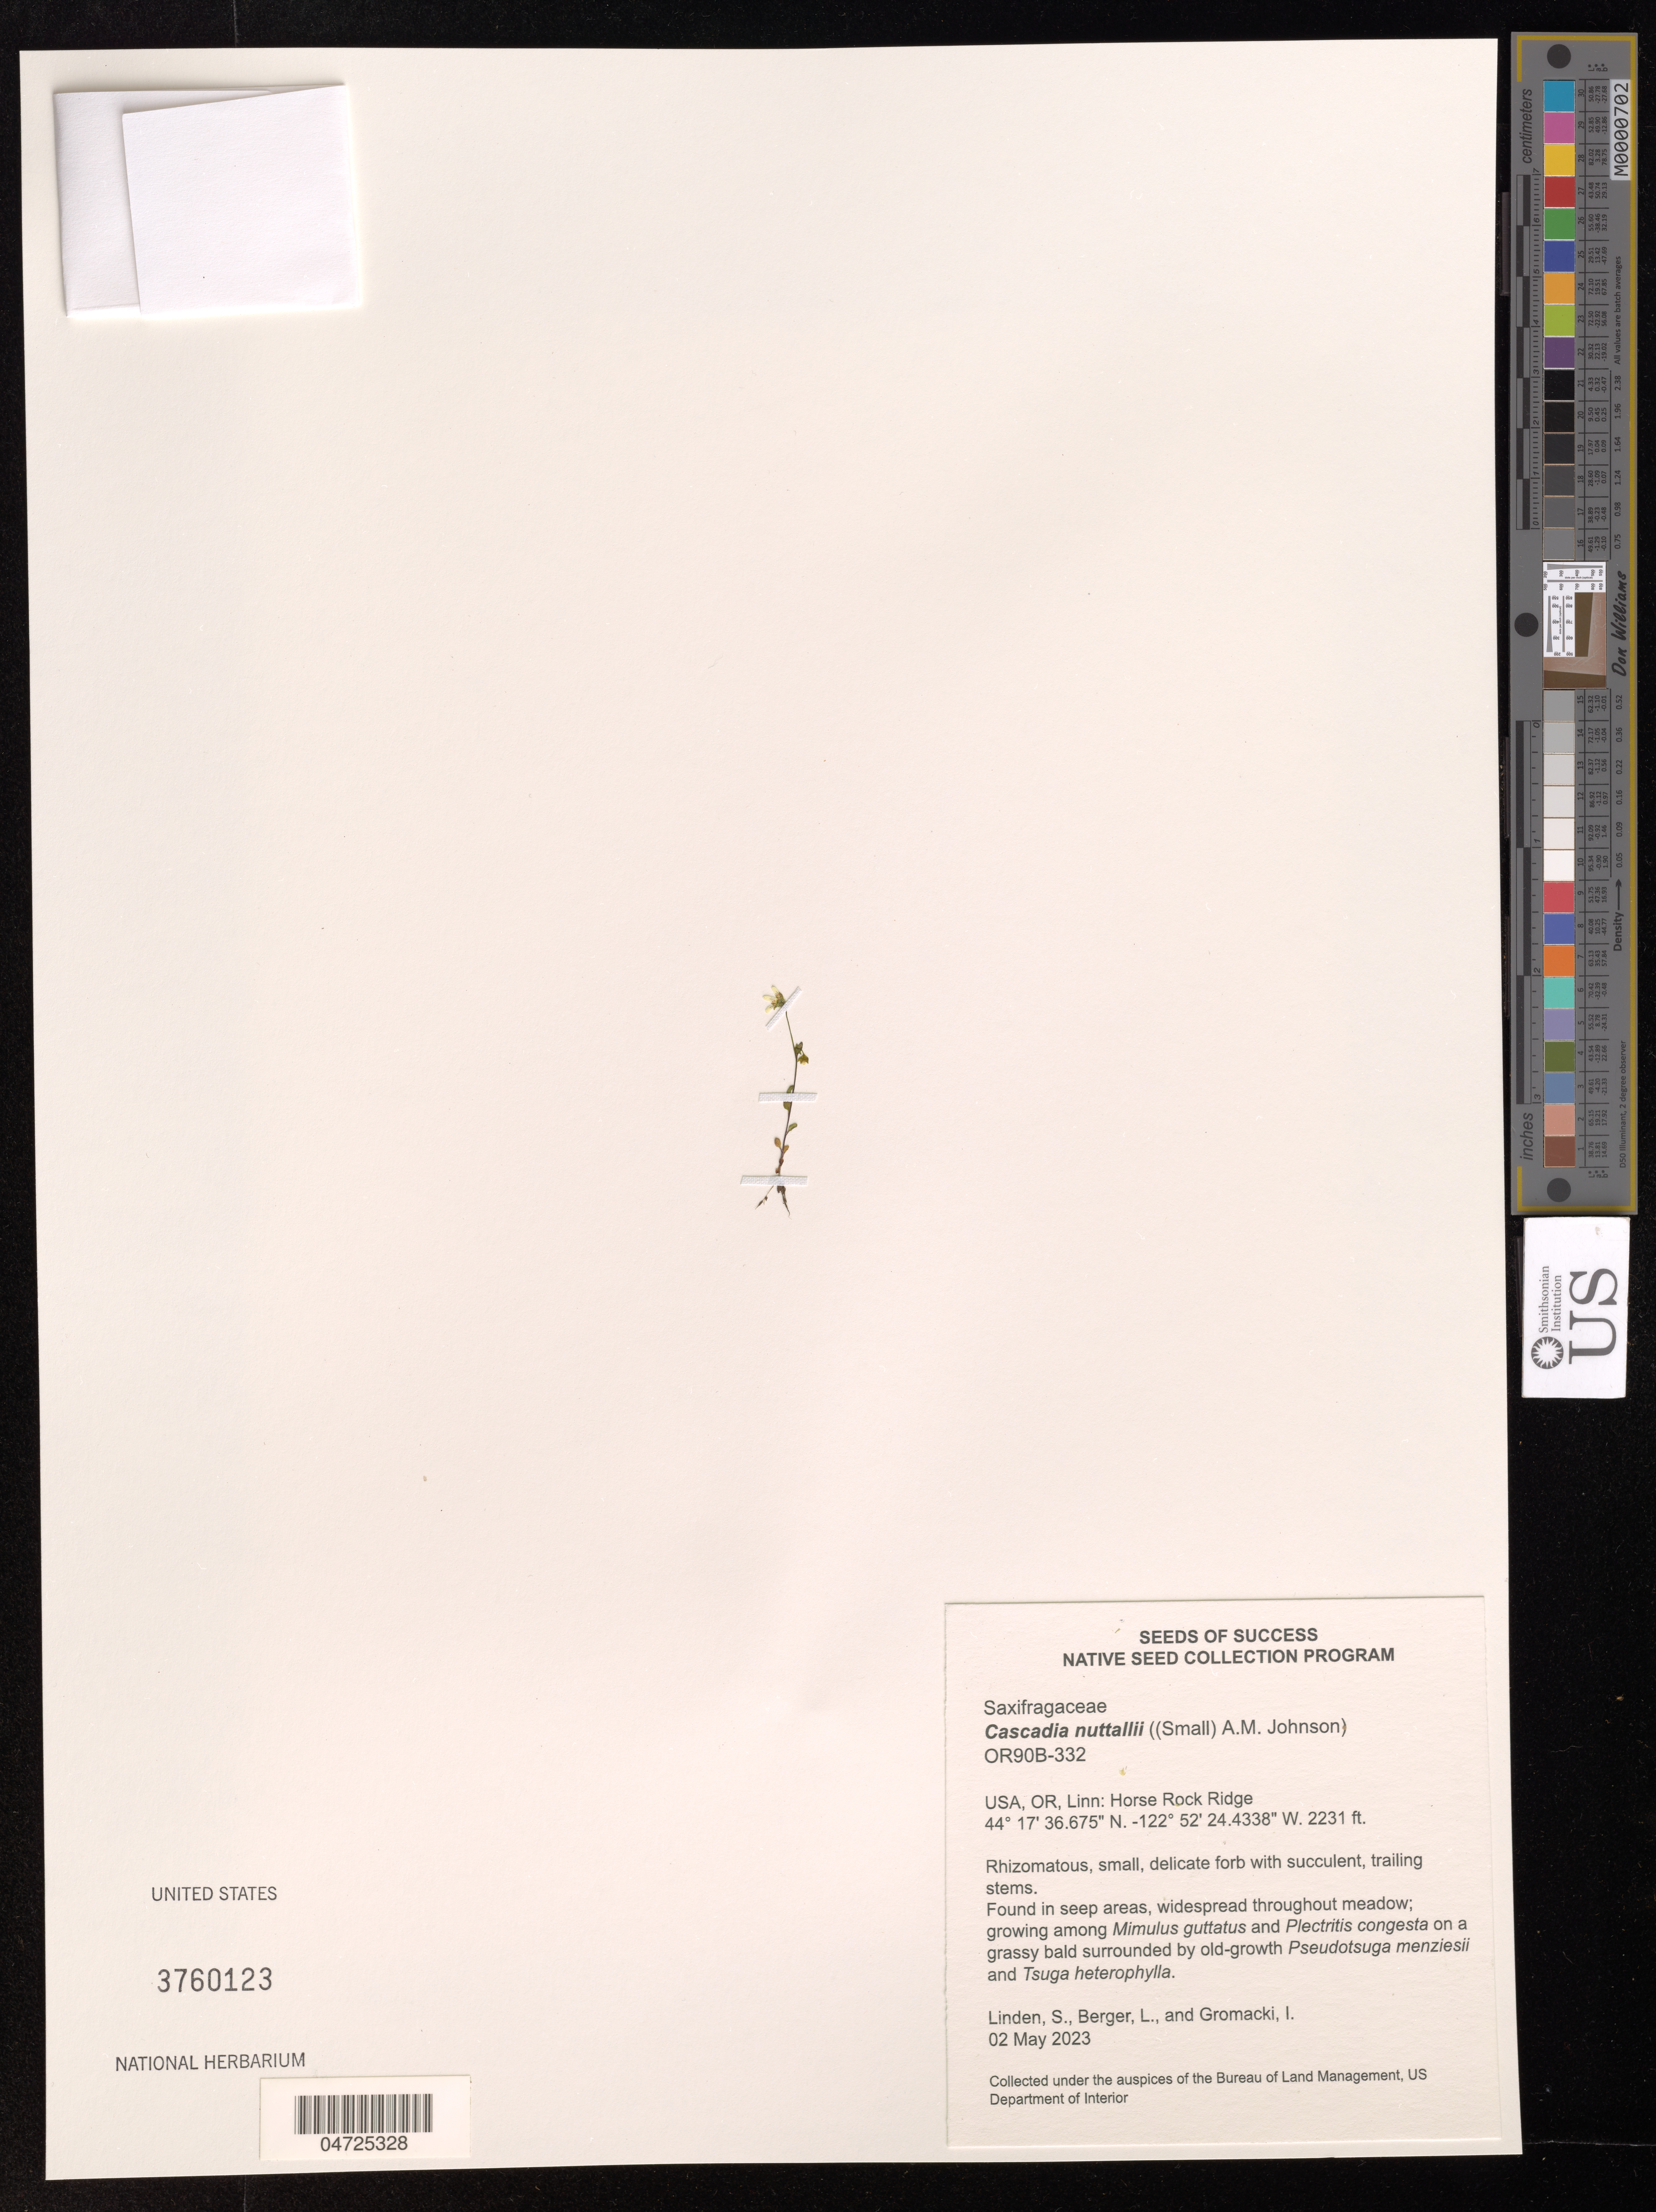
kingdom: Plantae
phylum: Tracheophyta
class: Magnoliopsida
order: Saxifragales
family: Saxifragaceae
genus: Cascadia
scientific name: Cascadia nuttallii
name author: (Small) A.M. Johnson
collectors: S. Linden, L. Berger & I. Gromacki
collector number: OR90B-332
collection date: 2023-05-02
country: United States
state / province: Oregon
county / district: Linn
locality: Linn: Horse Rock Ridge.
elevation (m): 680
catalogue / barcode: US 3760123